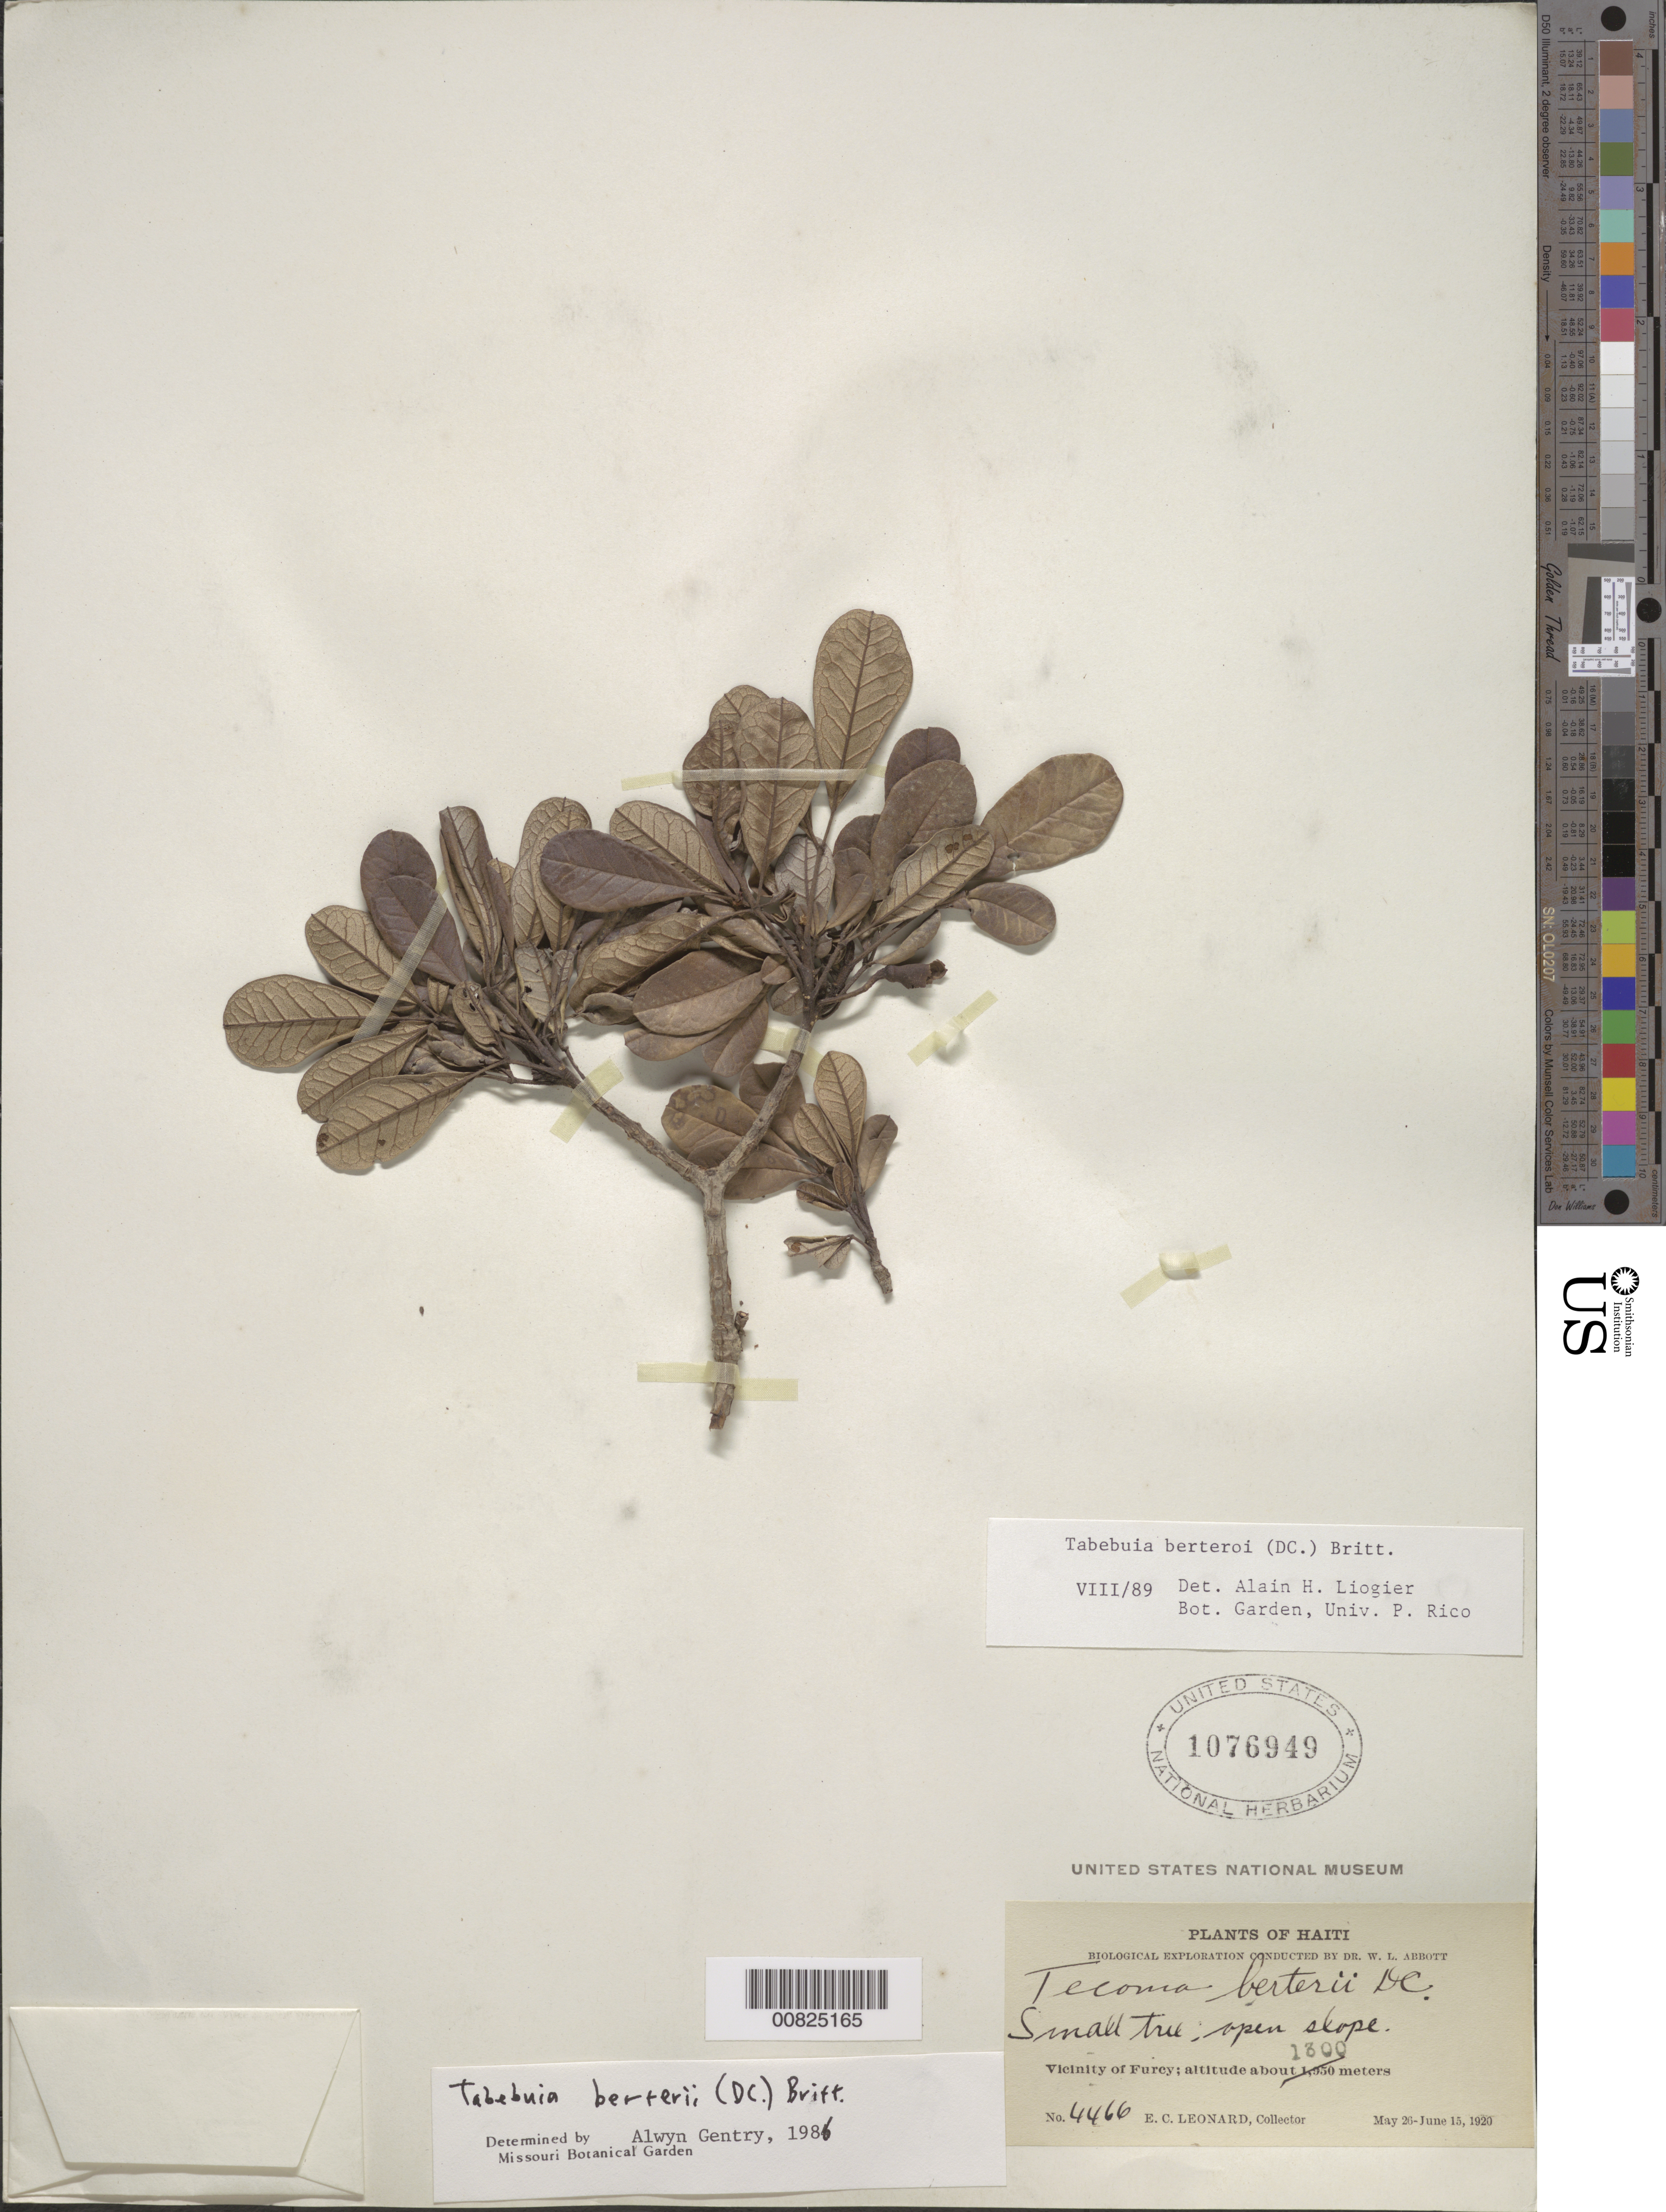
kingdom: Plantae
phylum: Tracheophyta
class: Magnoliopsida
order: Lamiales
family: Bignoniaceae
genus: Tabebuia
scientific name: Tabebuia berteroi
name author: (DC.) Britton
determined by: Liogier, Alain H.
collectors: E. C. Leonard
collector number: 4466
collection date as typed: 26 May 1920 to 15 Jun 1920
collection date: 1920-05-26/1920-06-15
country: Haiti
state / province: Ouest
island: Hispaniola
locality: Vicinity of Furcy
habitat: Open slope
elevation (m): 1300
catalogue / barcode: US 1076949